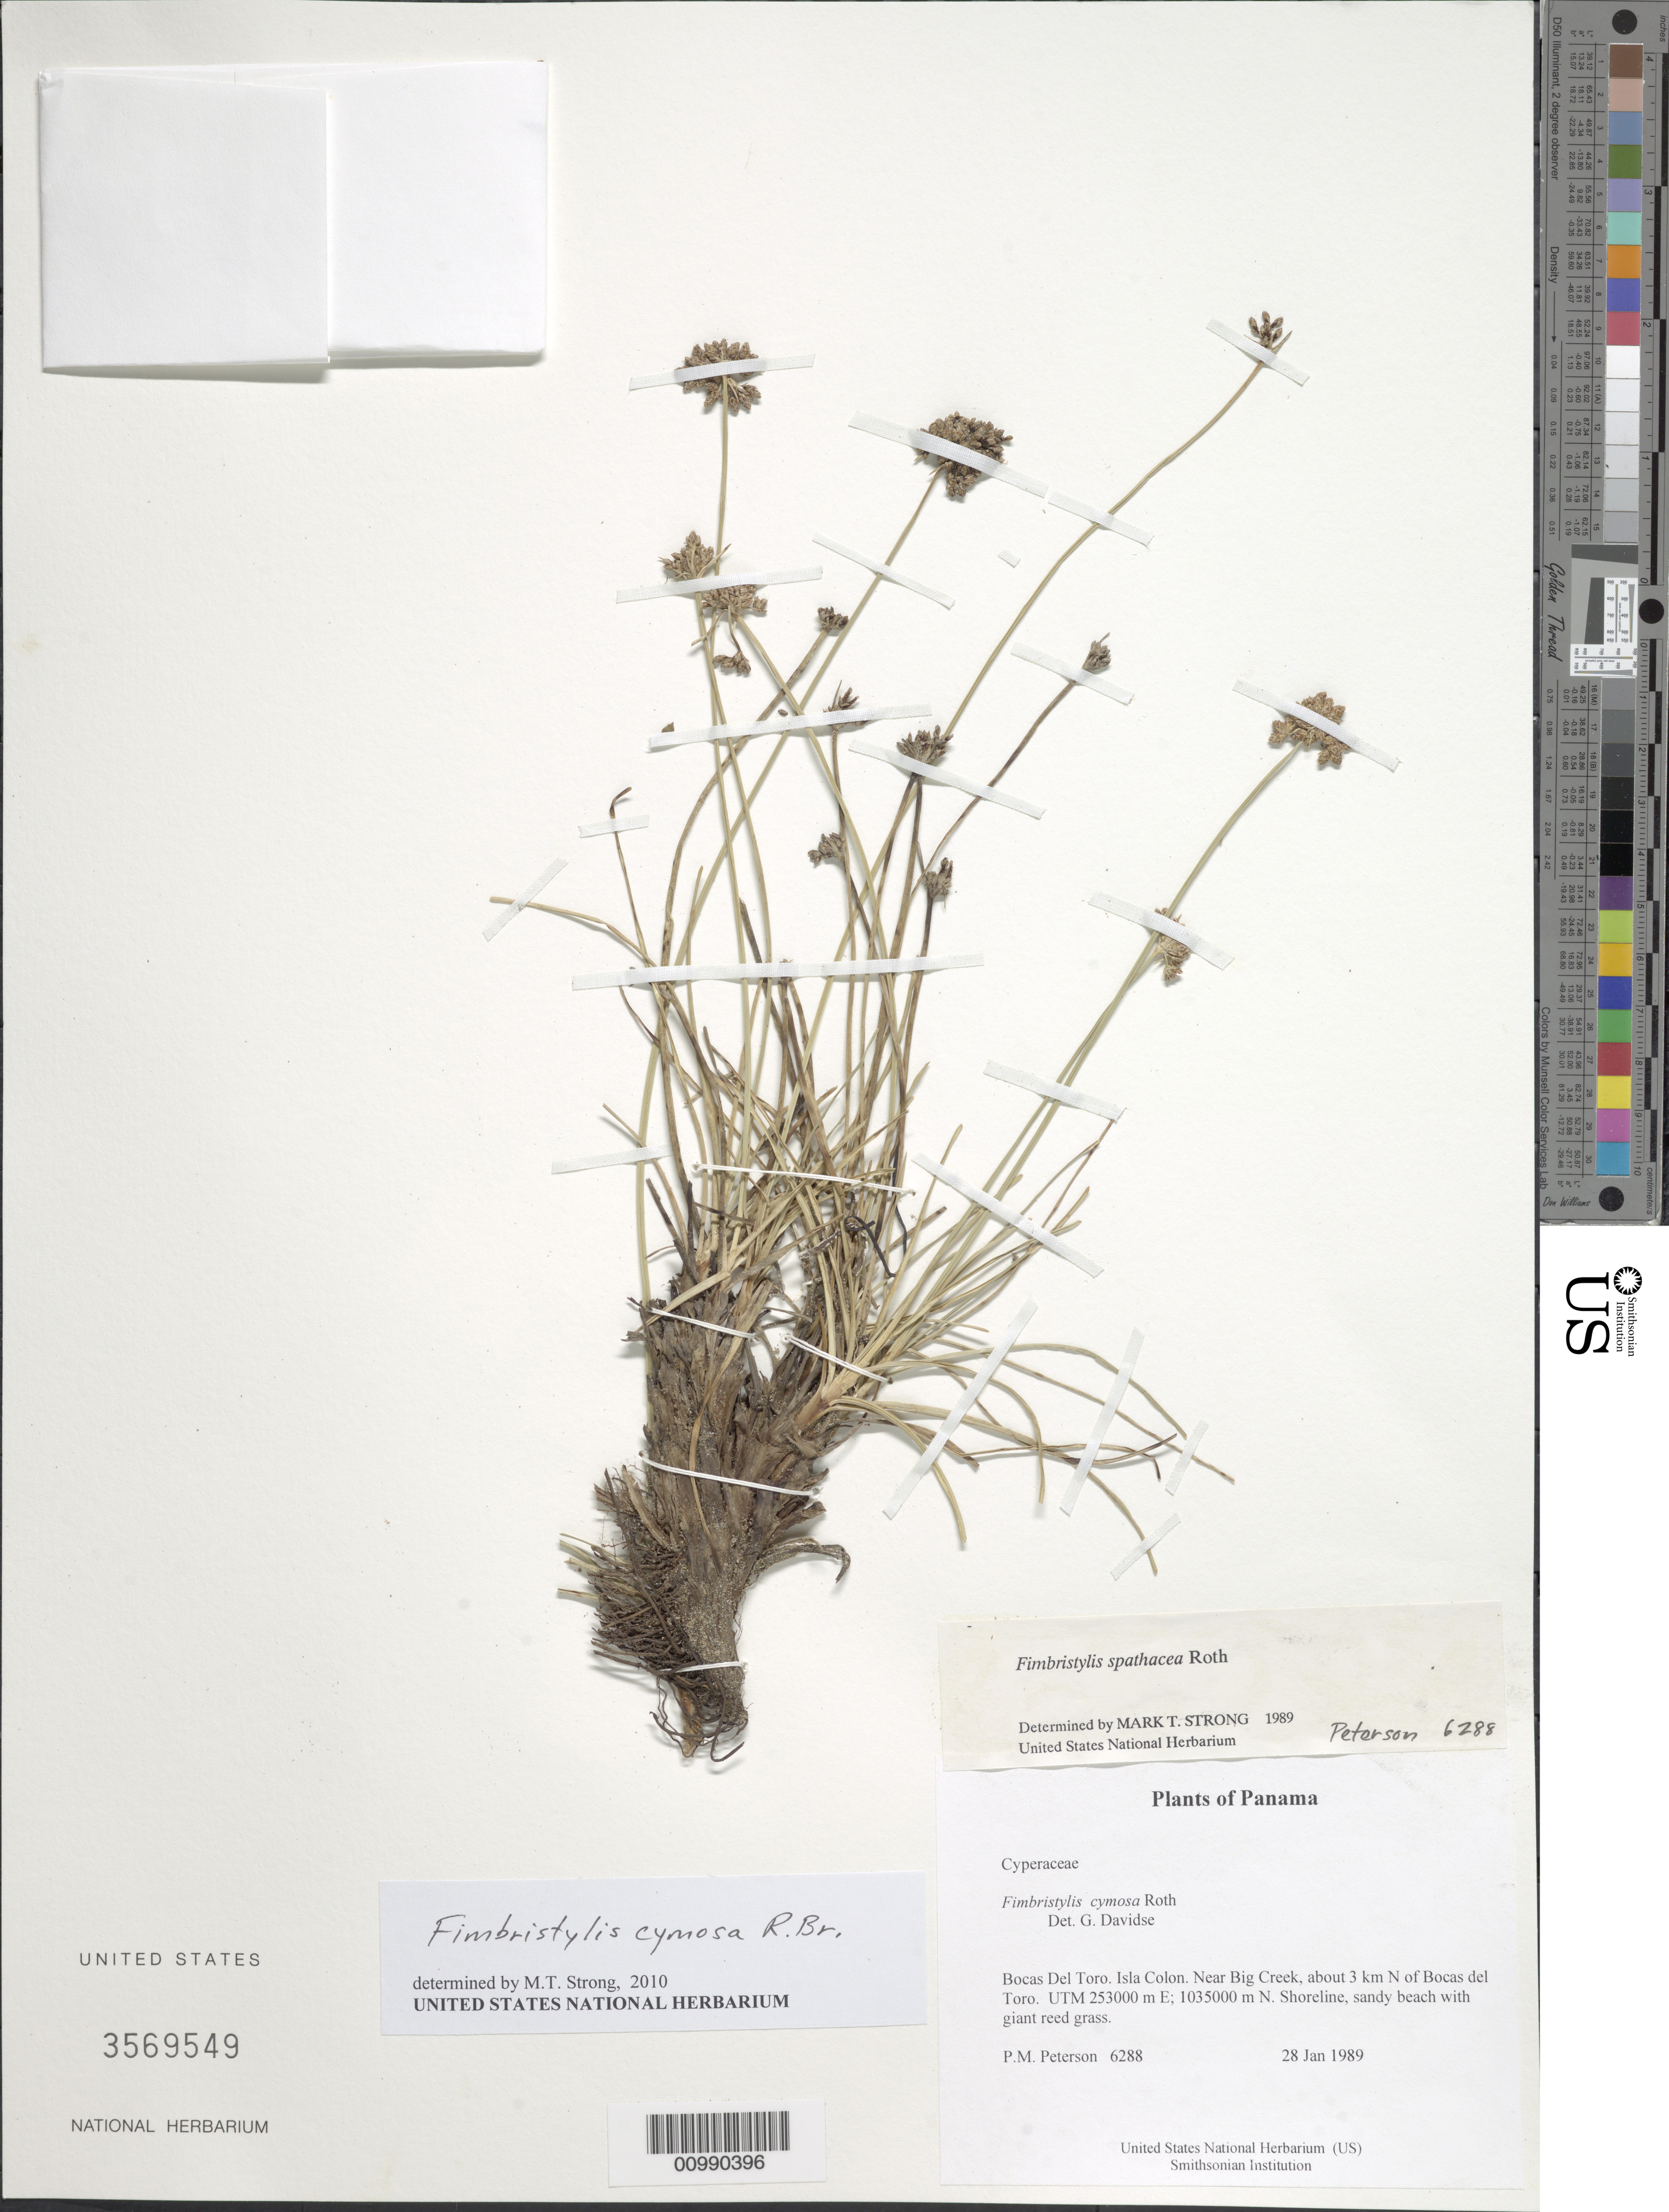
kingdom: Plantae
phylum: Tracheophyta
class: Liliopsida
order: Poales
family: Cyperaceae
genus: Fimbristylis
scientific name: Fimbristylis cymosa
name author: R. Br.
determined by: Strong, M. T., (US), Smithsonian Institution - National Museum of Natural History (UNITED STATES)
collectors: P. M. Peterson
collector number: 06288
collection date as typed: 28 Jan 1989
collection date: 1989-01-28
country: Panama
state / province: Bocas del Toro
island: Colón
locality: Near Big Creek, about 3 km N of Bocas del Toro. UTM 253000 m E; 1035000 m N.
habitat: Shoreline, sandy beach with giant reed grass.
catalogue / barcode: US 3569549